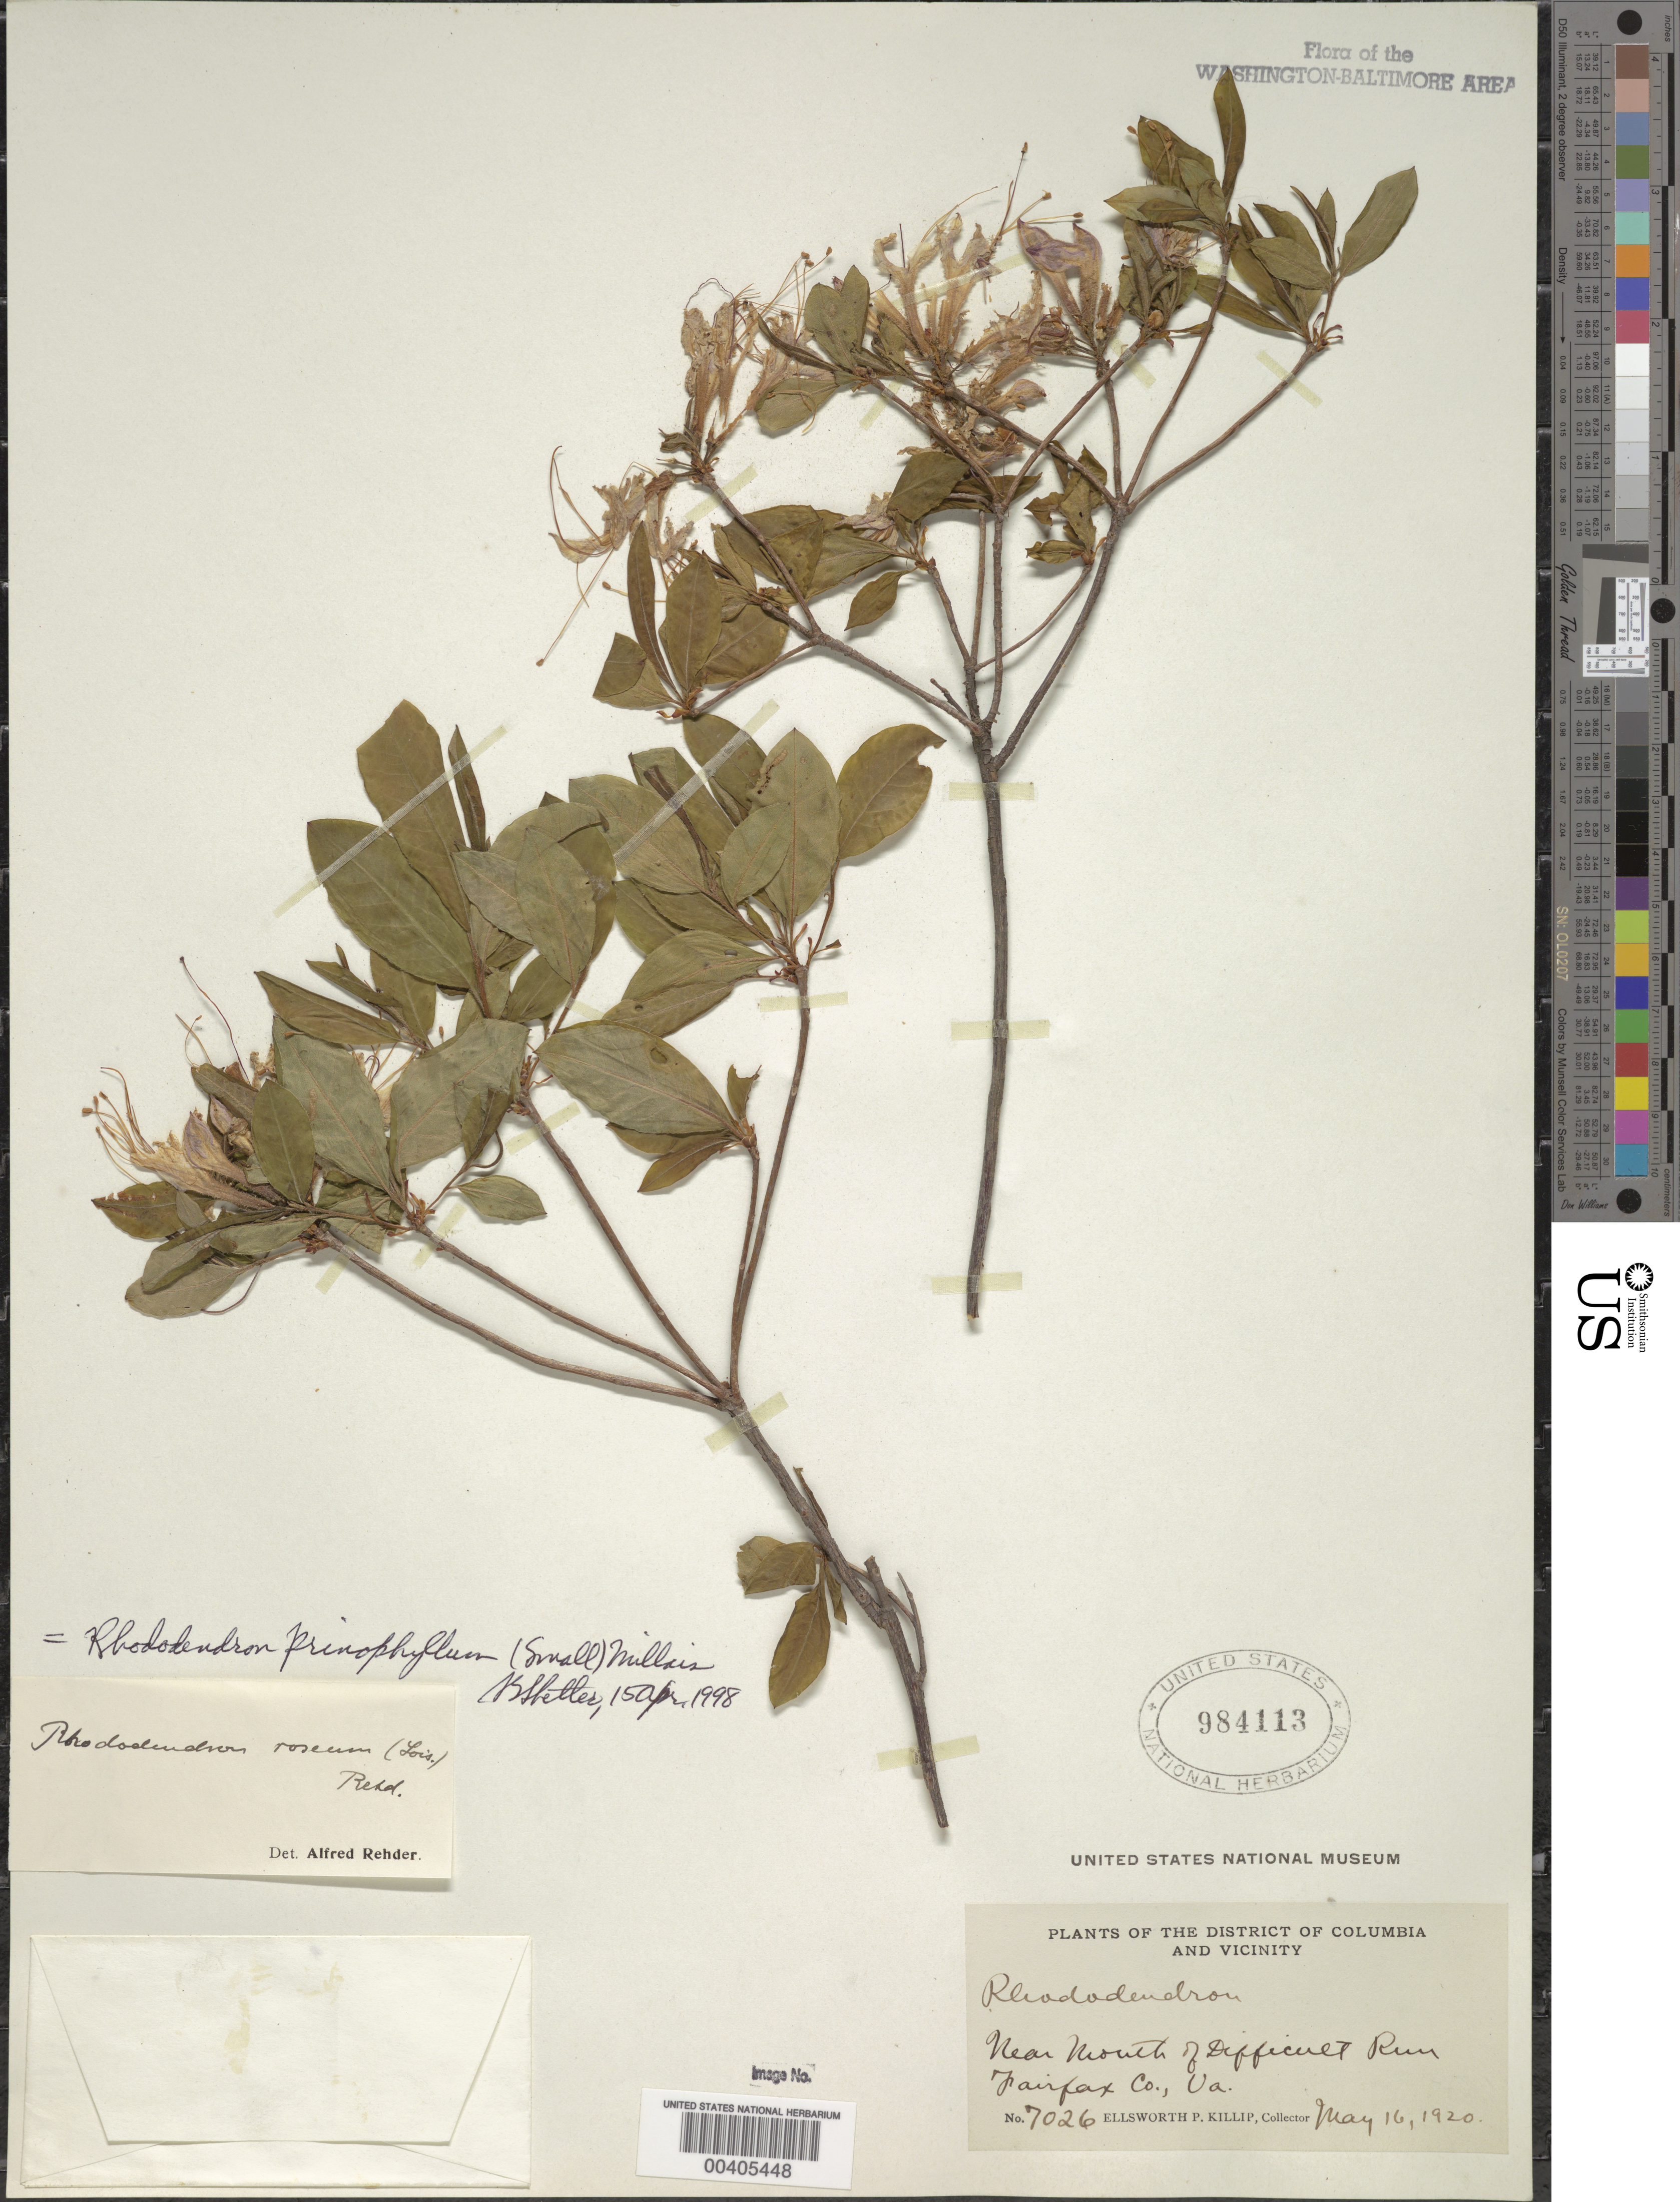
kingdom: Plantae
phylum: Tracheophyta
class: Magnoliopsida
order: Ericales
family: Ericaceae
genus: Rhododendron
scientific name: Rhododendron prinophyllum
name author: (Small) Millais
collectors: E. P. Killip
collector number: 7026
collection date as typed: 16 May 1920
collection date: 1920-05-16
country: United States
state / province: Virginia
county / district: Fairfax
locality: Mouth of Difficult Run vicinity C. and O. Canal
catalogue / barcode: US 984113